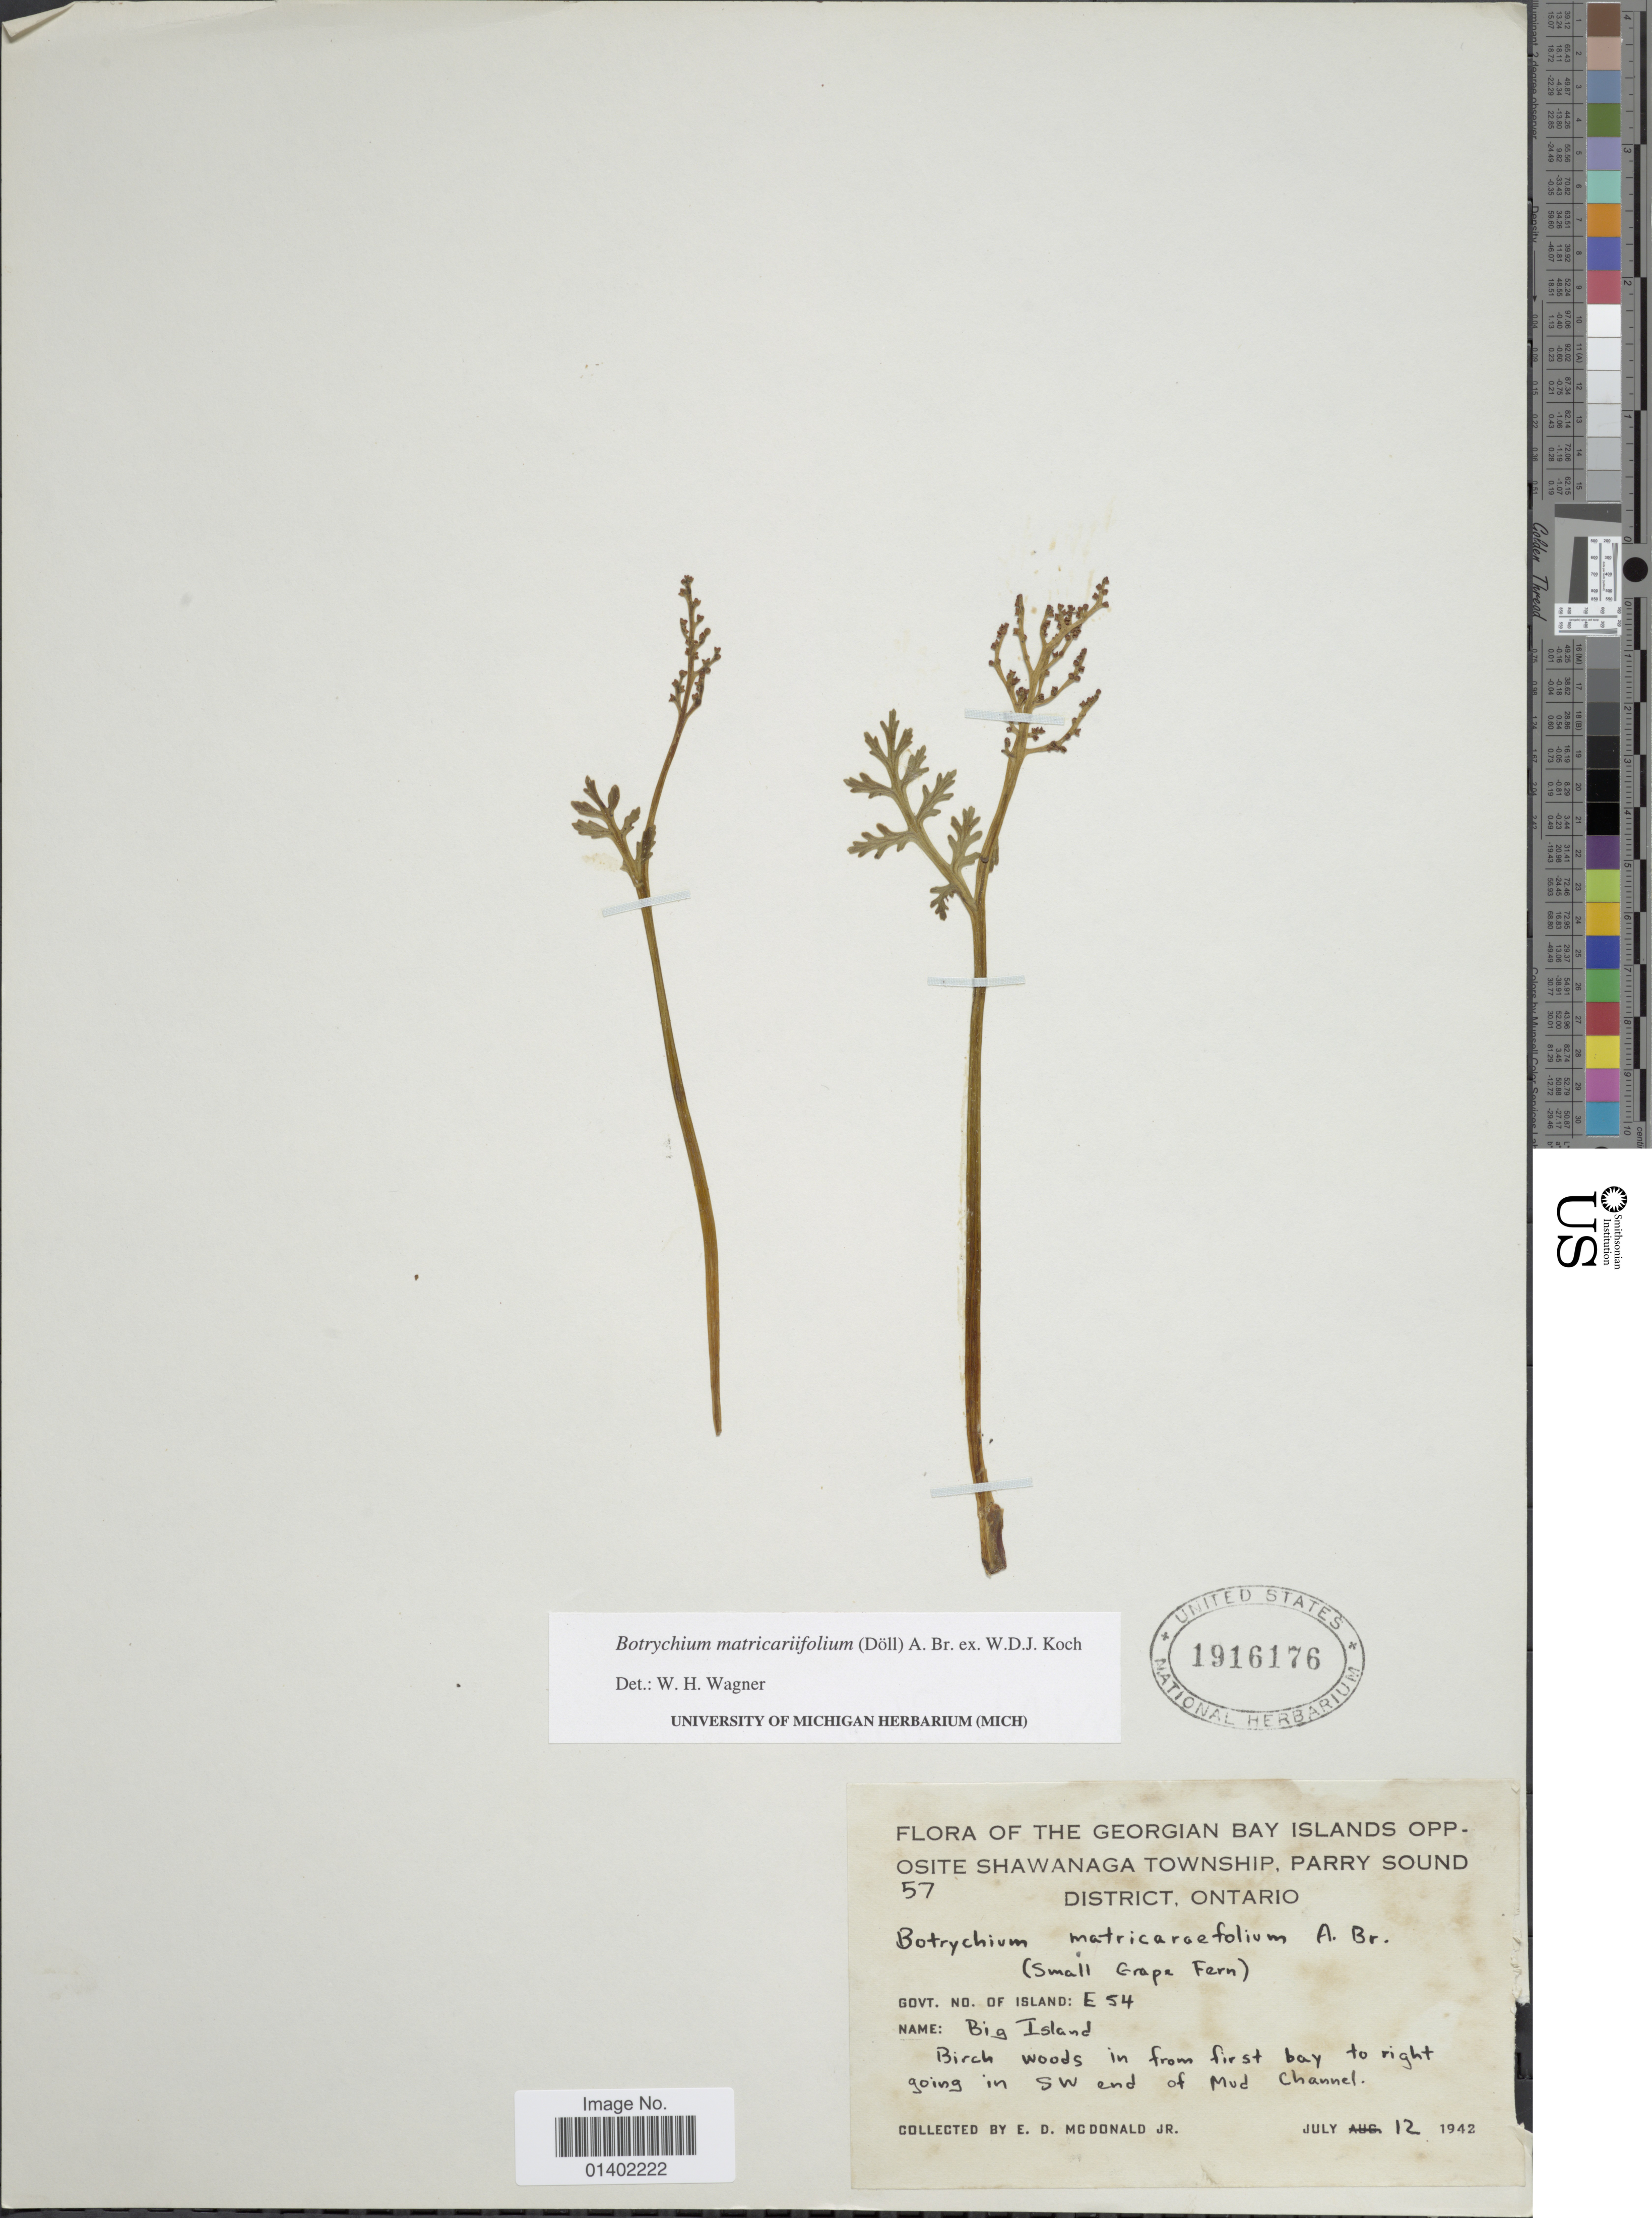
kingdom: Plantae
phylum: Tracheophyta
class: Polypodiopsida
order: Ophioglossales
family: Ophioglossaceae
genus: Botrychium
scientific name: Botrychium matricariifolium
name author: (A. Braun ex Dowell) A. Braun ex Koch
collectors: E. D. McDonald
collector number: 57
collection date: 1942-07-12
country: Canada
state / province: Ontario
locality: The Georgian Bay Island opposite Shawanaga Township, Parry sound, Big Island, Birch wood in from first bay to right going in SW end of Mud channel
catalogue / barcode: US 1916176